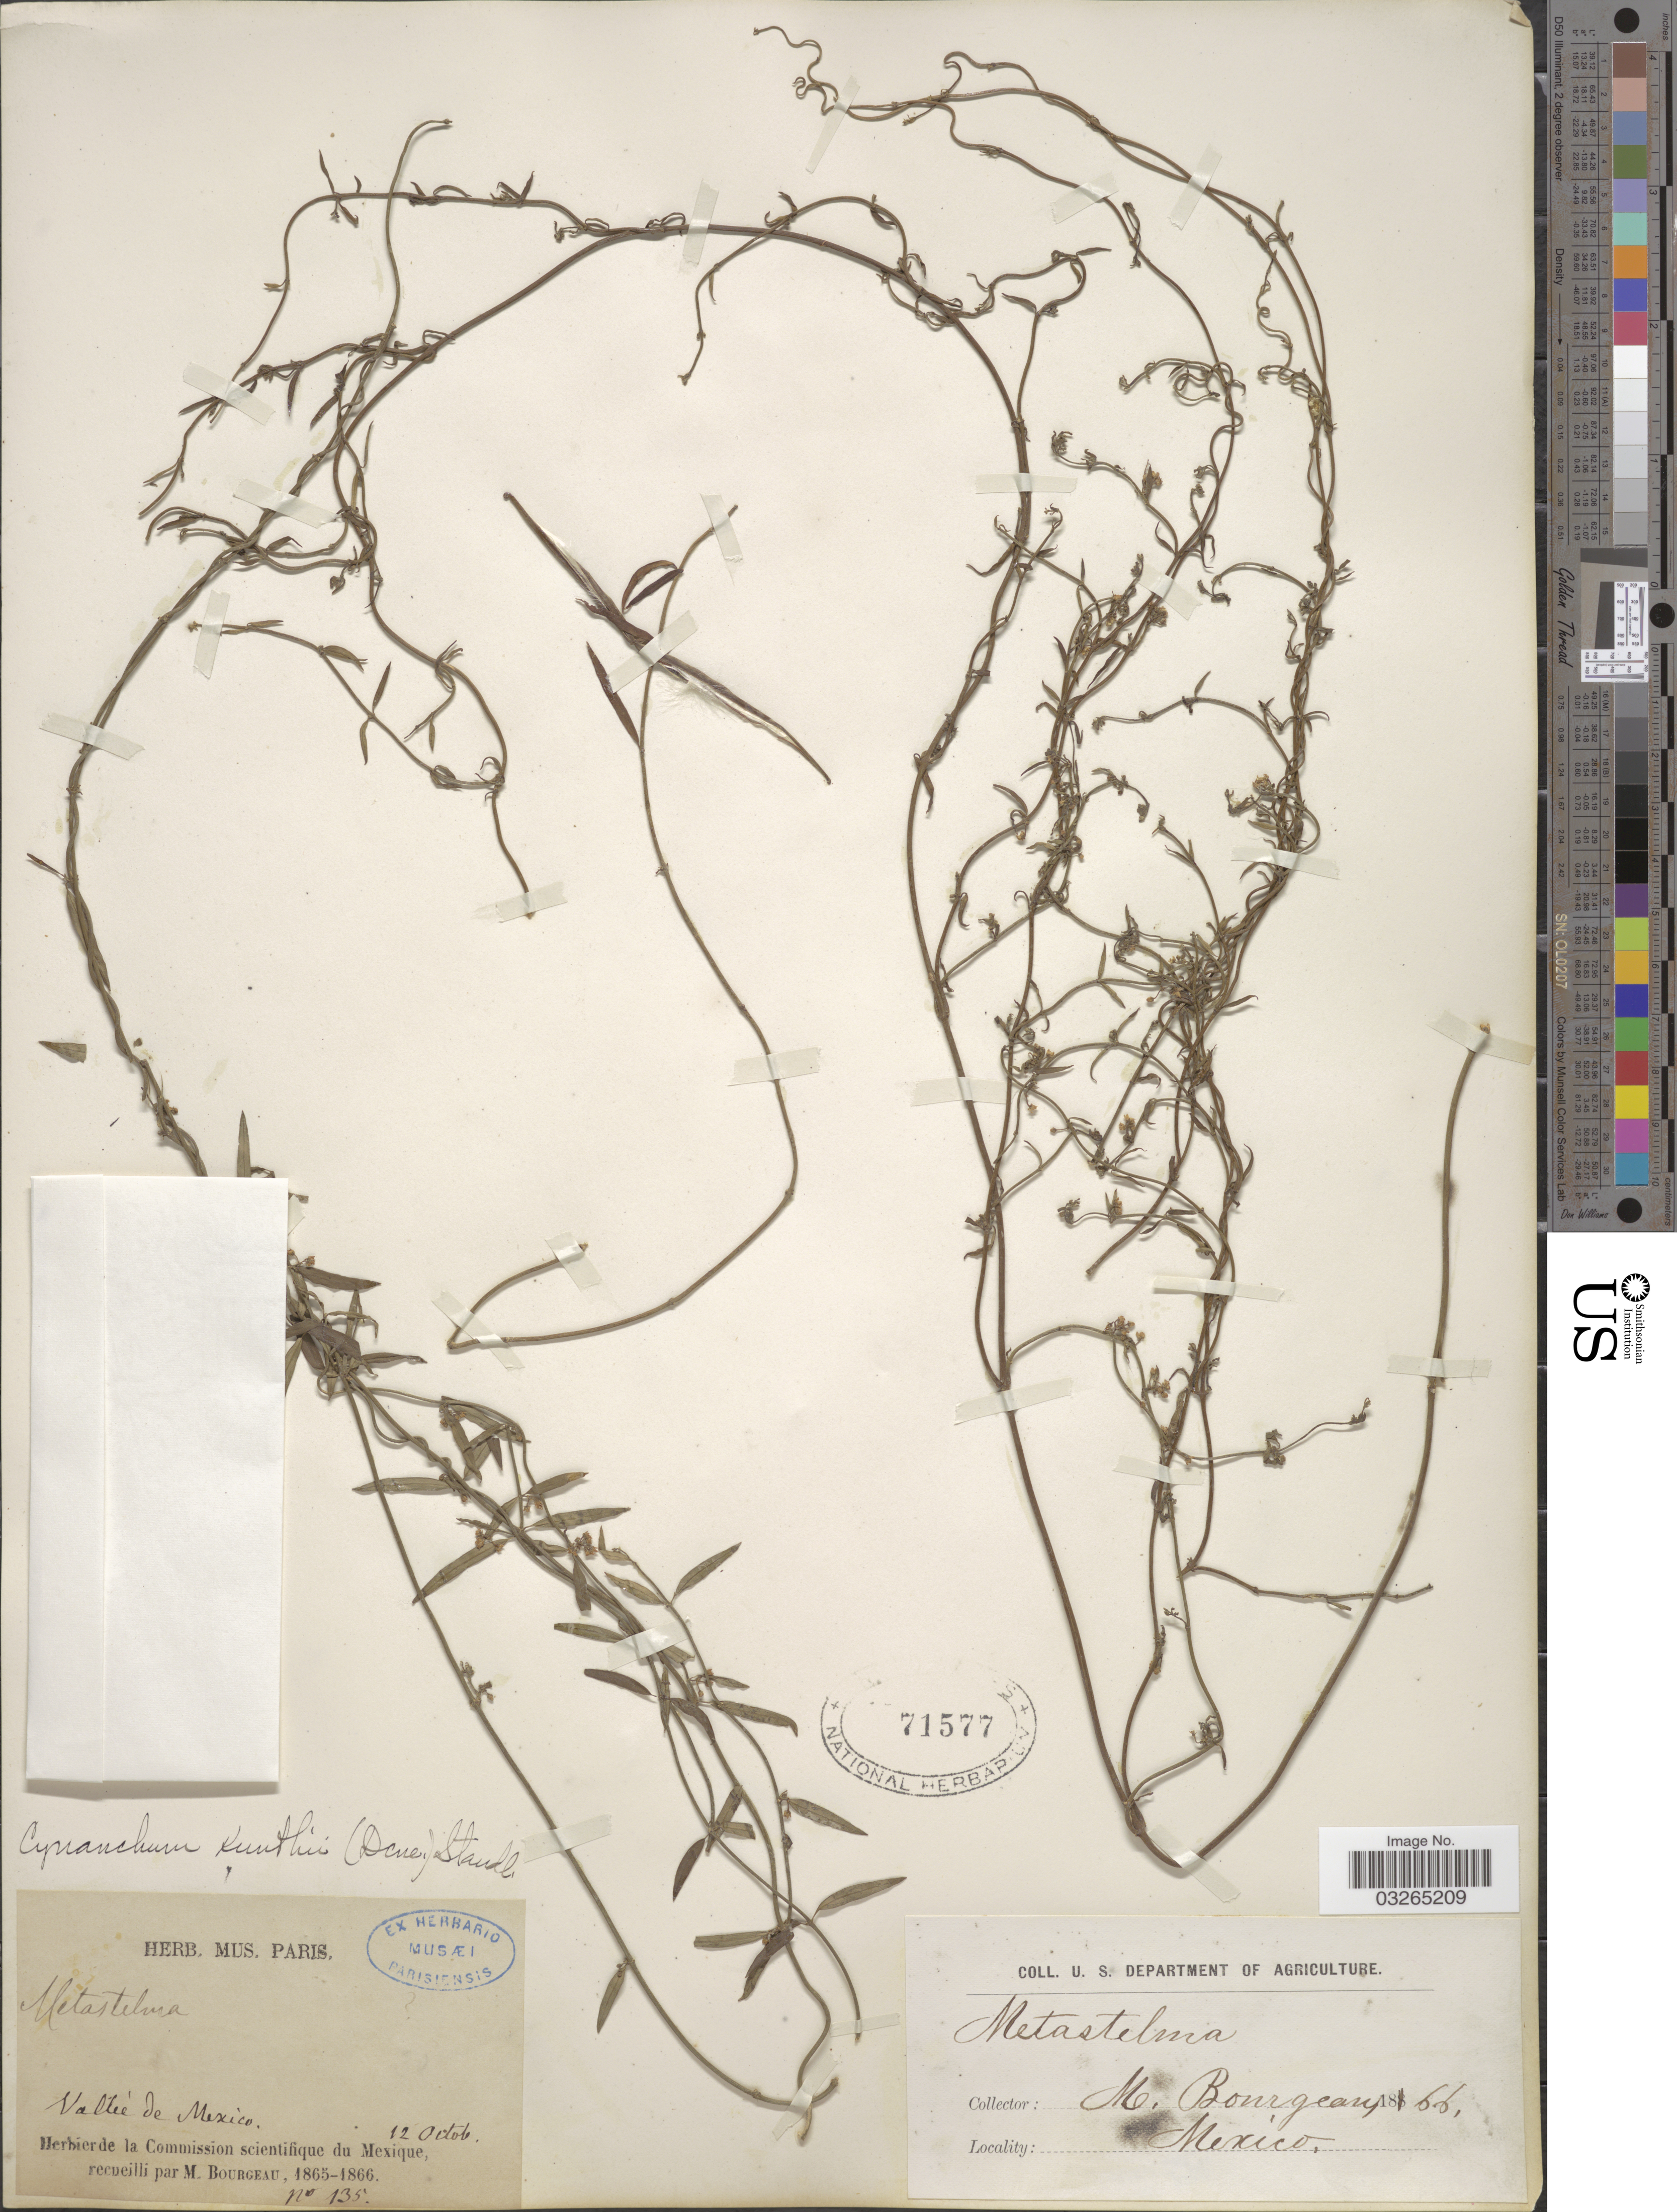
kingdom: Plantae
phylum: Tracheophyta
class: Magnoliopsida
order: Gentianales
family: Apocynaceae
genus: Orthosia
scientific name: Orthosia angustifolia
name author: (Turcz.) Liede & Meve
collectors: M. Bourgeau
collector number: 135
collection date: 1866-10-12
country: Mexico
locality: Vallée de Mexico.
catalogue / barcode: US 71577